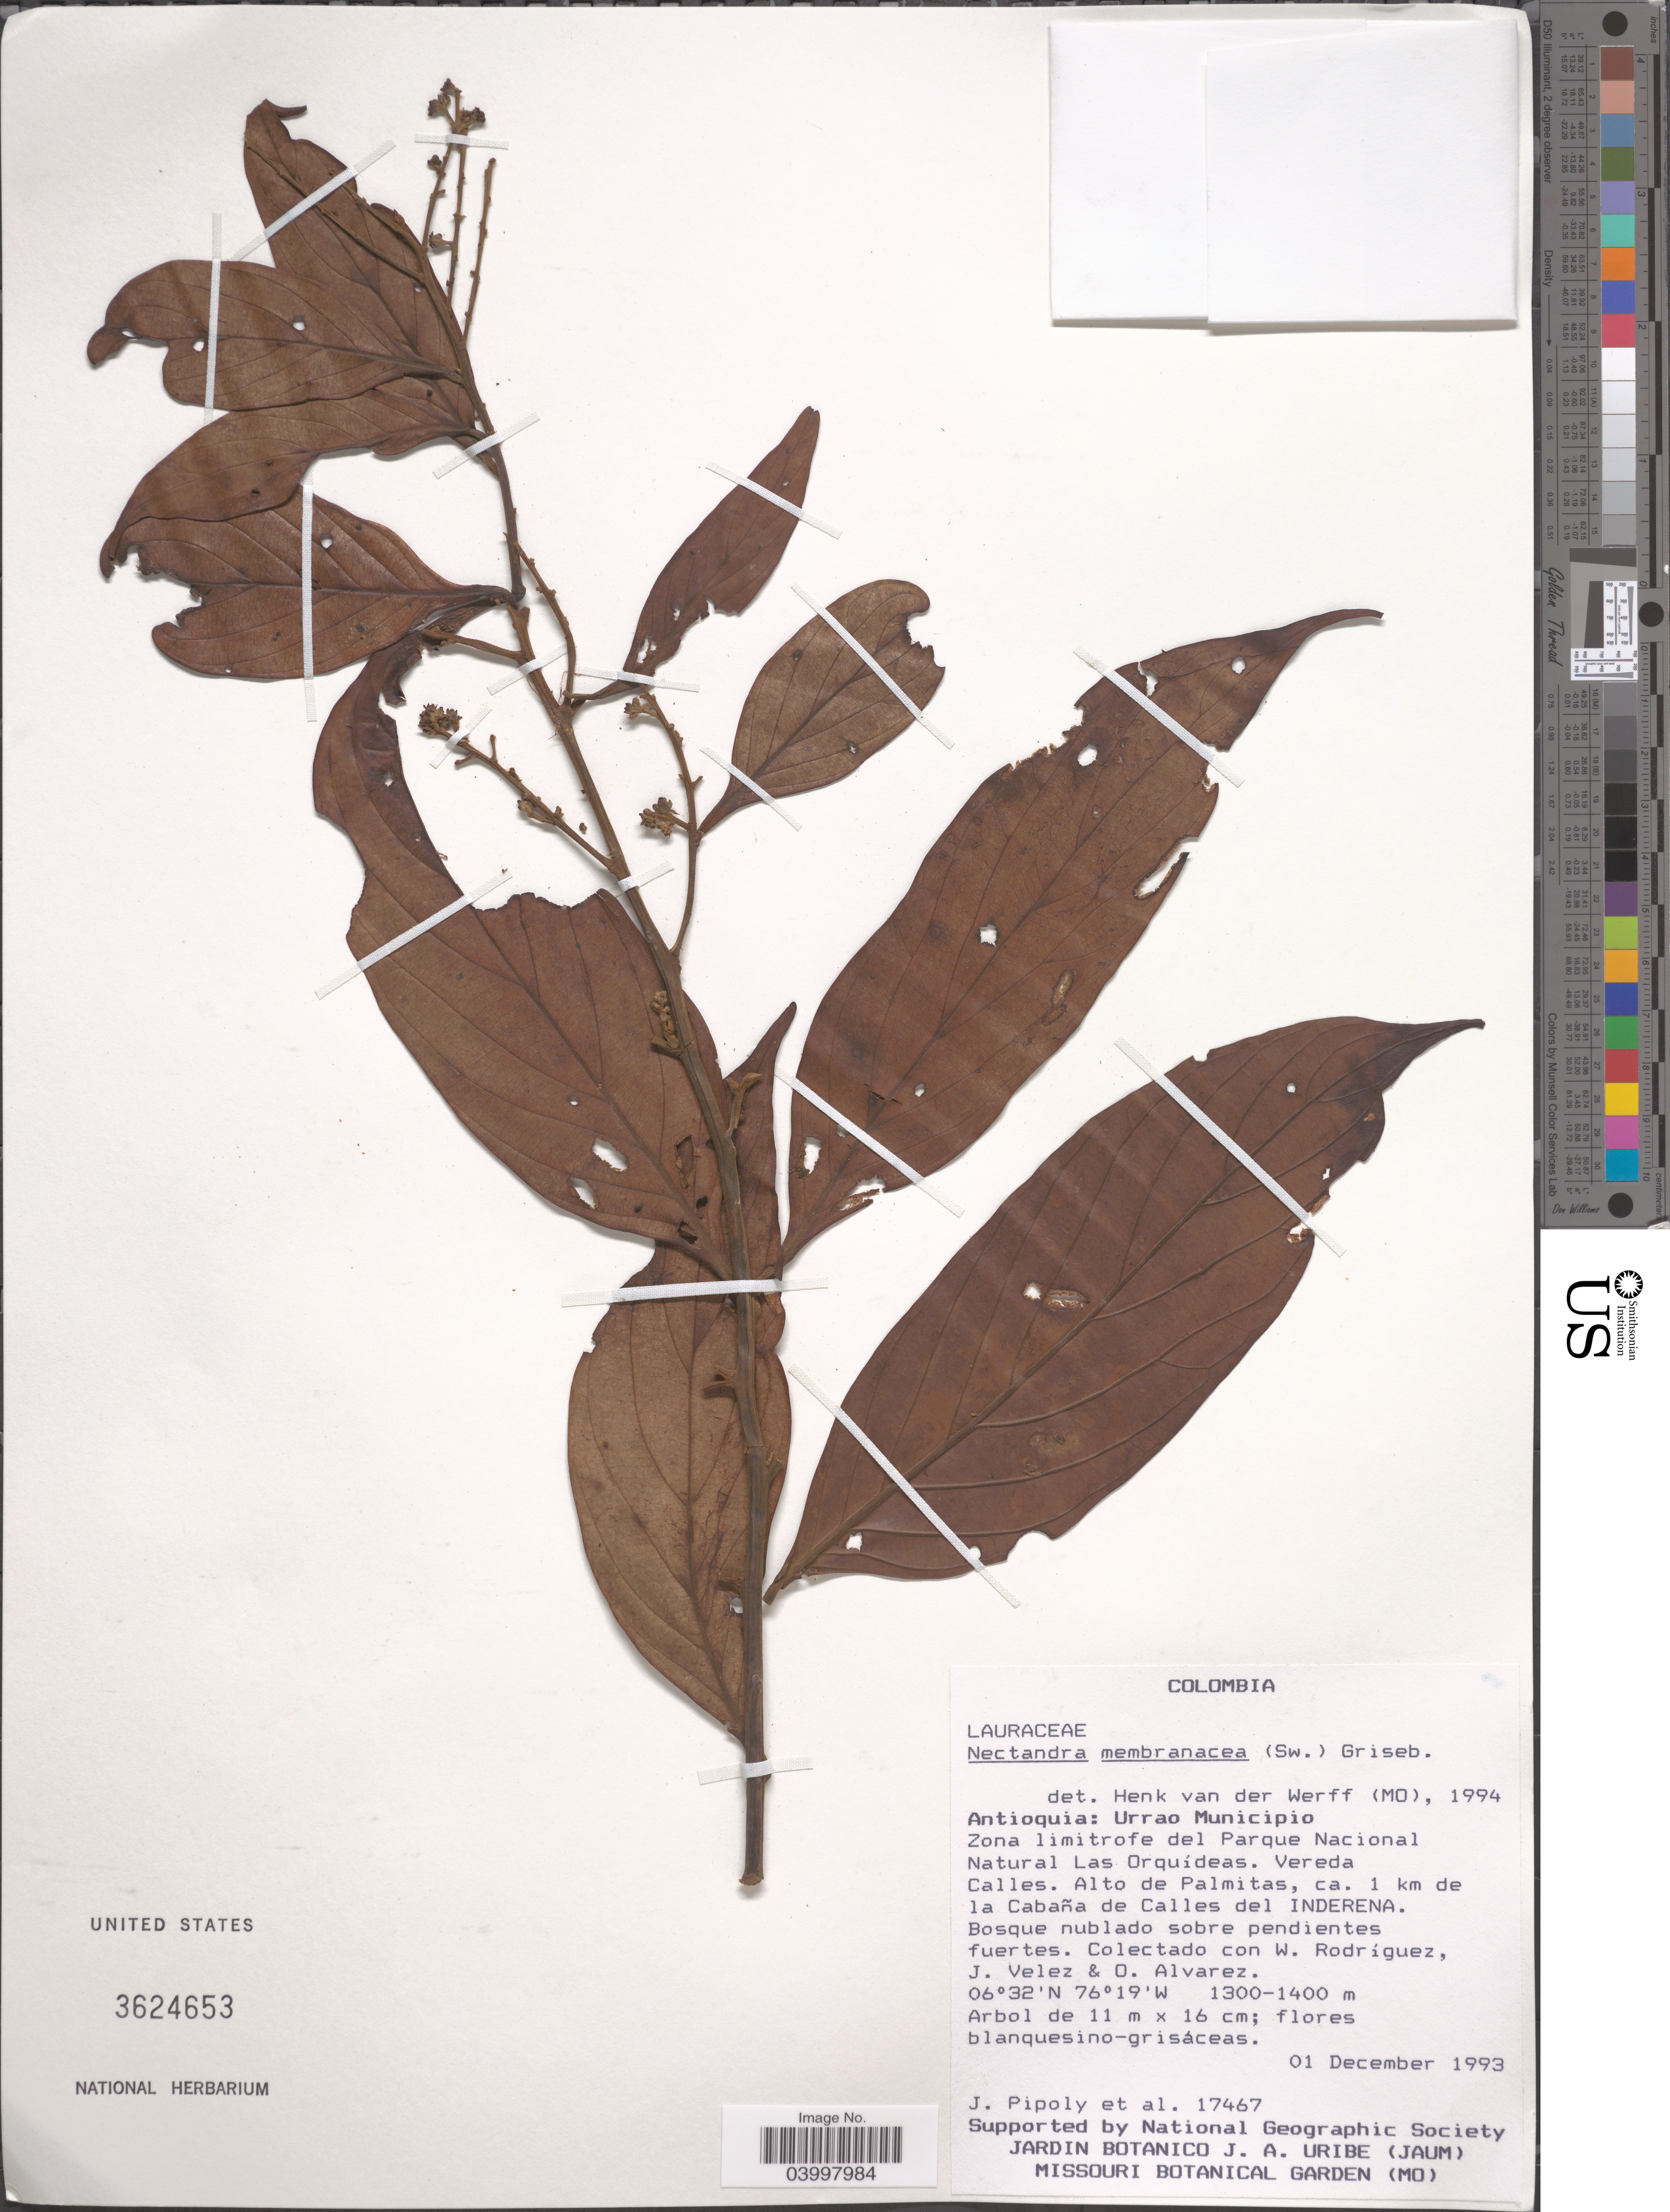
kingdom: Plantae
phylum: Tracheophyta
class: Magnoliopsida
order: Laurales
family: Lauraceae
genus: Nectandra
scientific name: Nectandra membranacea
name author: (Sw.) Griseb.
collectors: J. J. Pipoly, W. Rodriguez, J. Velez & O. Alvarez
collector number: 17467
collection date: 1993-12-01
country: Colombia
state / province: Antioquia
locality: Urrao Municipio. Zona limitrofe del Parque Nacional Natural Las Orquídeas. Vereda Calles. Alto de Palmitas, ca. 1 km de la Cabaña de Calles del Inderena.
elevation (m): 1300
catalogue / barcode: US 3624653